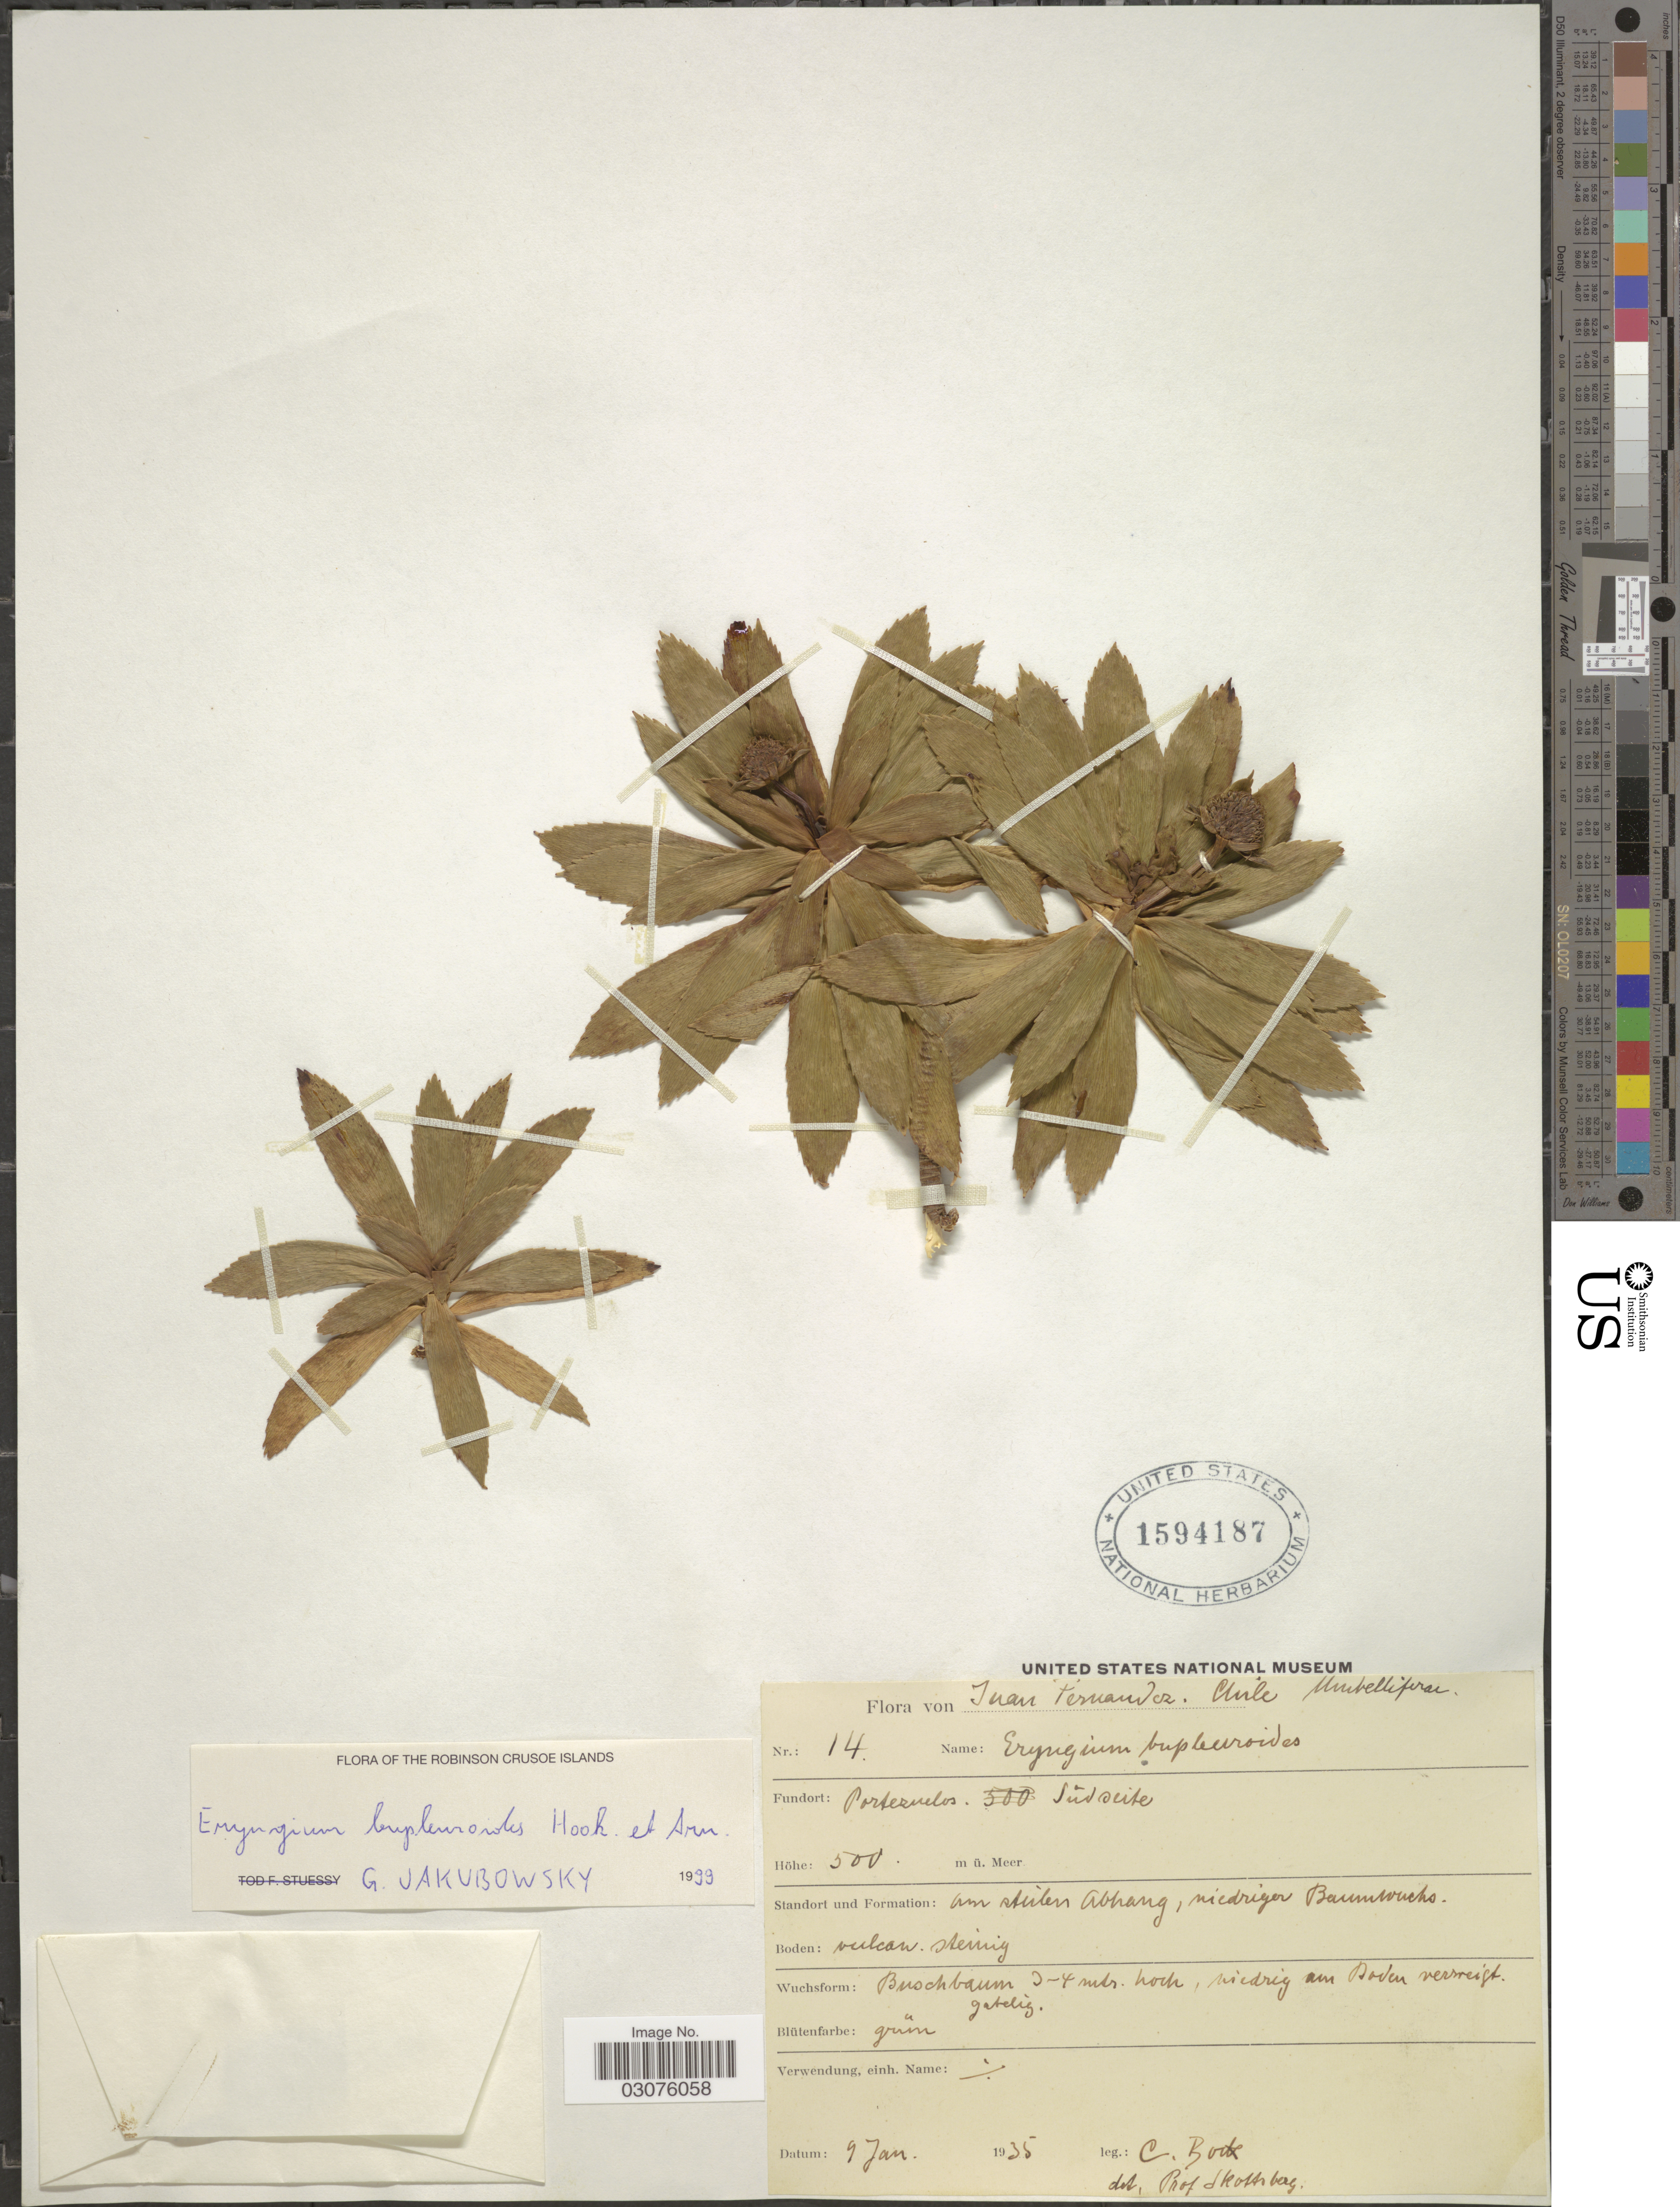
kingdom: Plantae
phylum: Tracheophyta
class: Magnoliopsida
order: Apiales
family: Apiaceae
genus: Eryngium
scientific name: Eryngium bupleuroides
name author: Hook. & Arn.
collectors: C. Bock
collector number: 14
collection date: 1935-01-09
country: Chile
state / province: Valparaíso (V)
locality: Juan Fernandez. Portezuelos. Südseite.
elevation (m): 500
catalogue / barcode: US 1594187